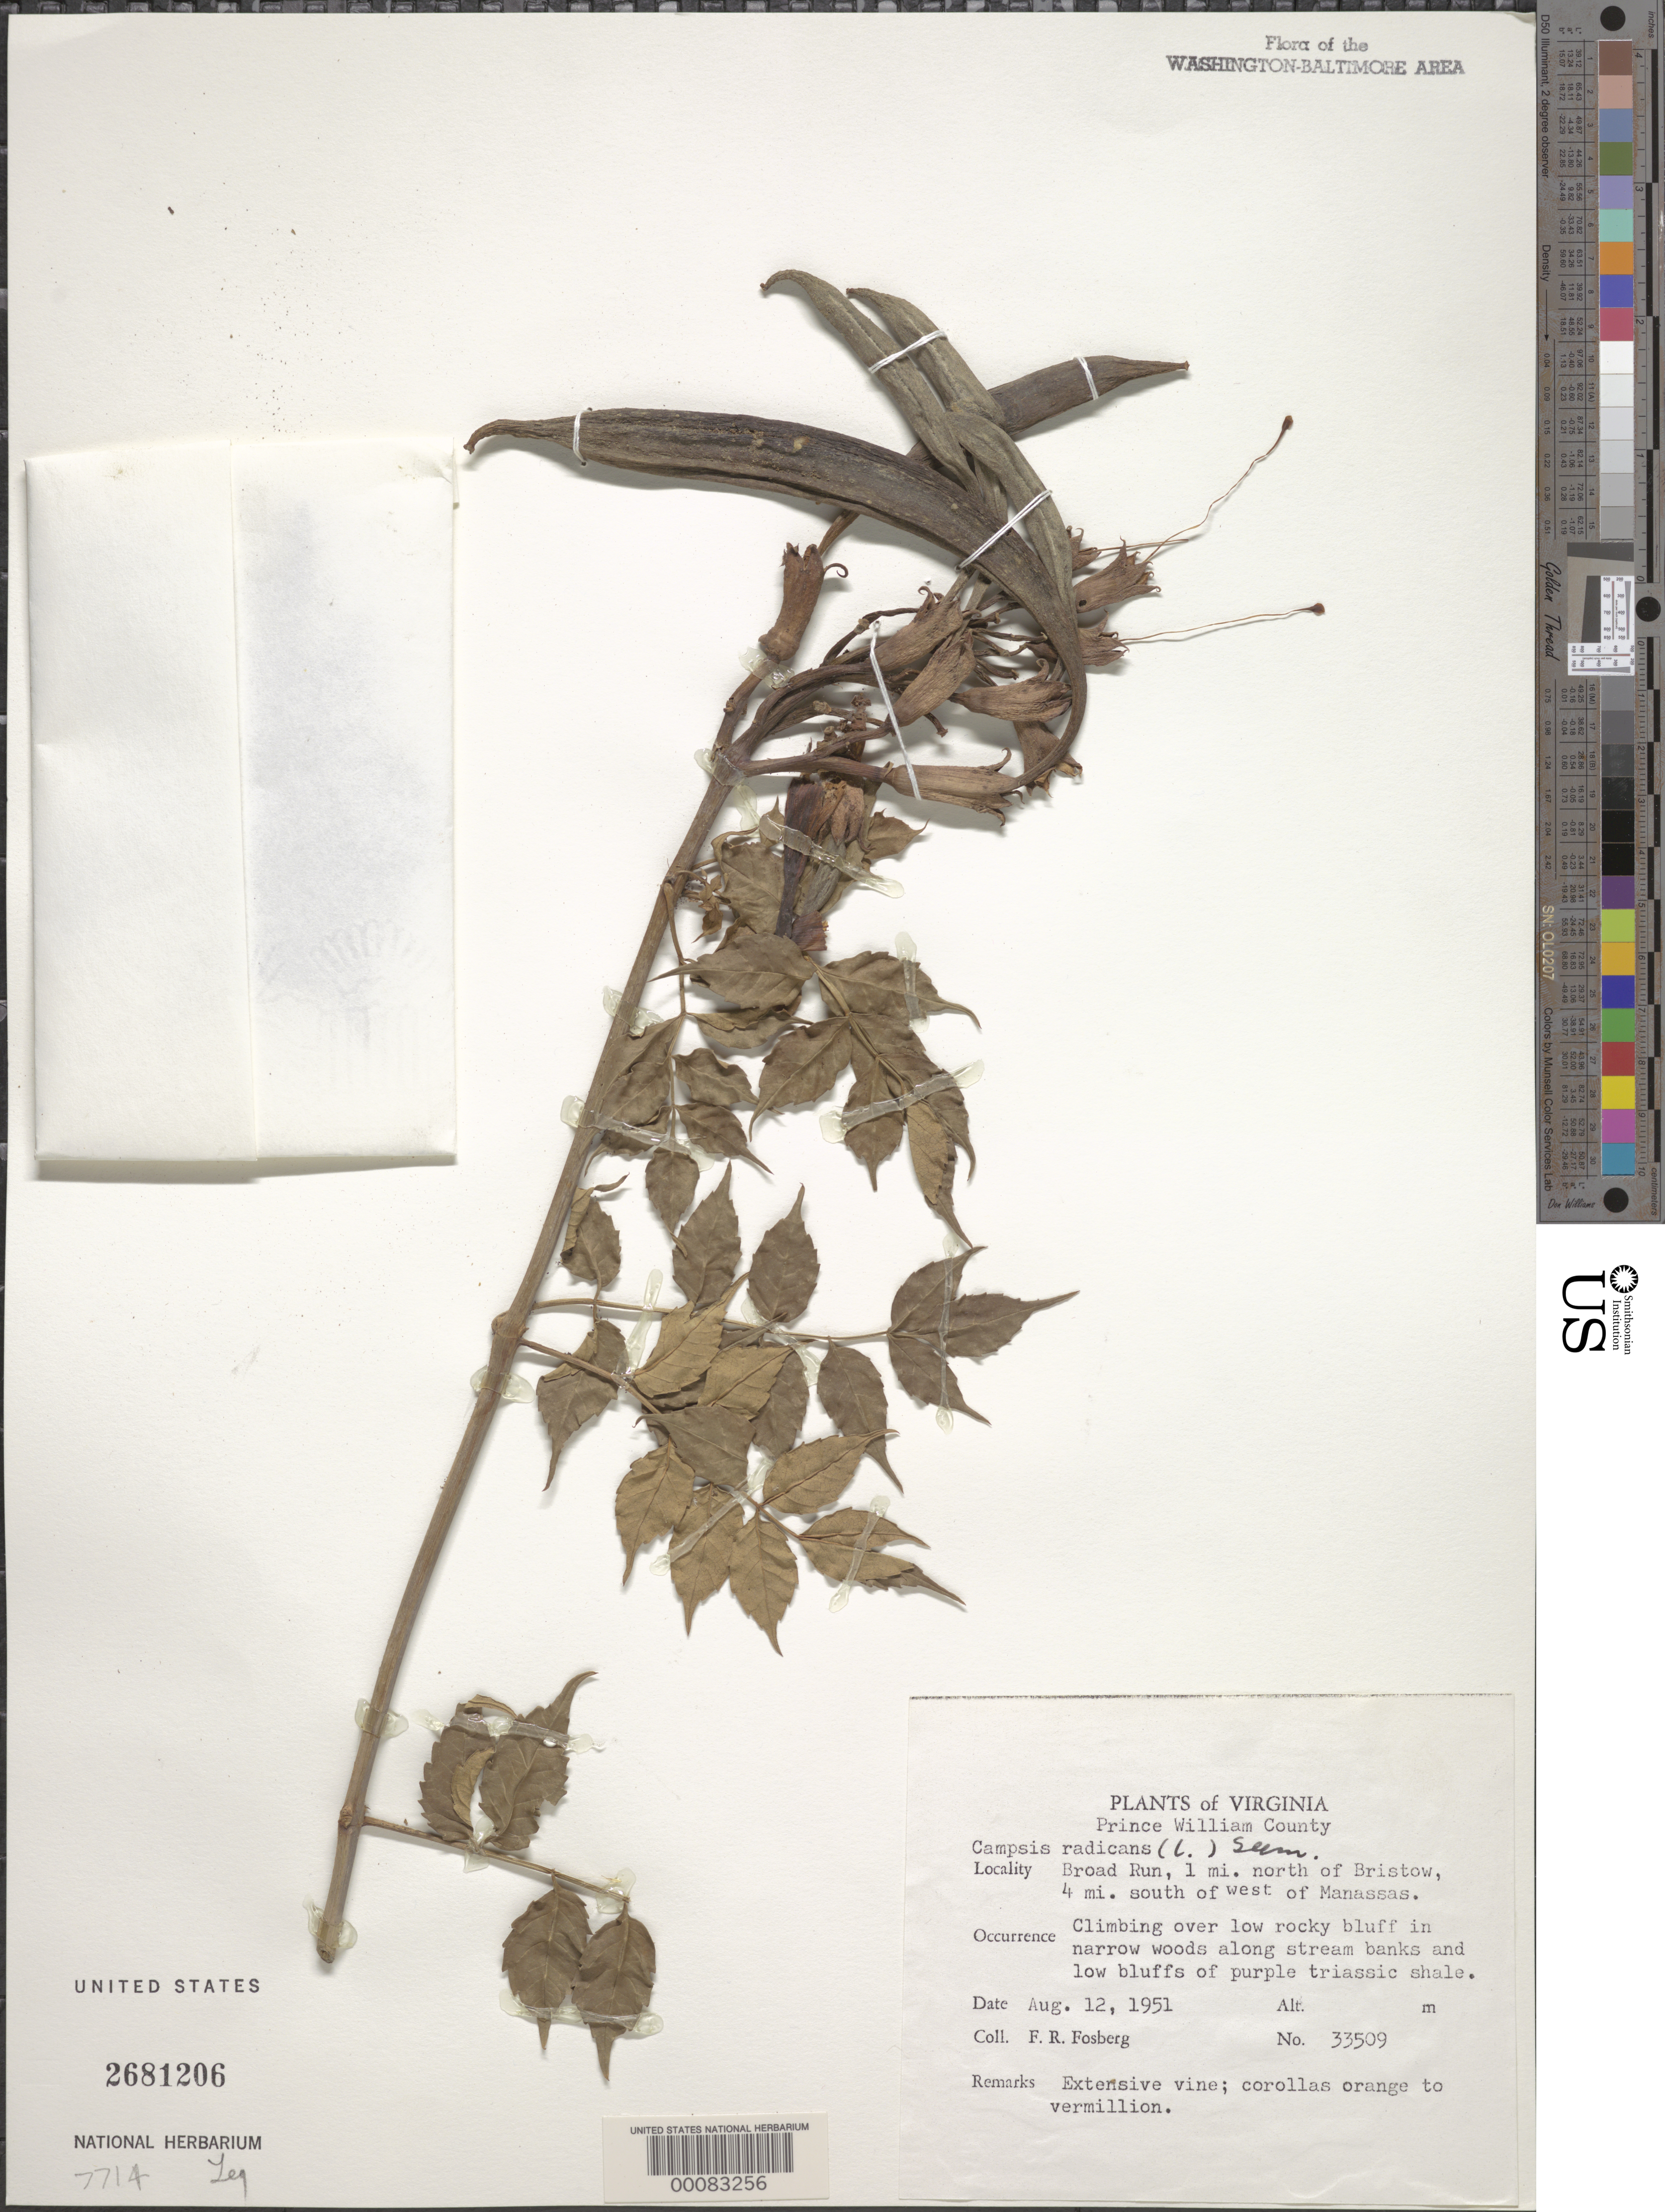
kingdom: Plantae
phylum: Tracheophyta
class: Magnoliopsida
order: Lamiales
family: Bignoniaceae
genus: Campsis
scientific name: Campsis radicans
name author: (L.) Seem.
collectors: F. R. Fosberg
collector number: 33509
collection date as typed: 12 Aug 1951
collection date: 1951-08-12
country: United States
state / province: Virginia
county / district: Prince William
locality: Broad Run north of Bristow SW of Manassas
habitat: Low rocky bluff in woods along stream banks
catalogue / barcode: US 2681206